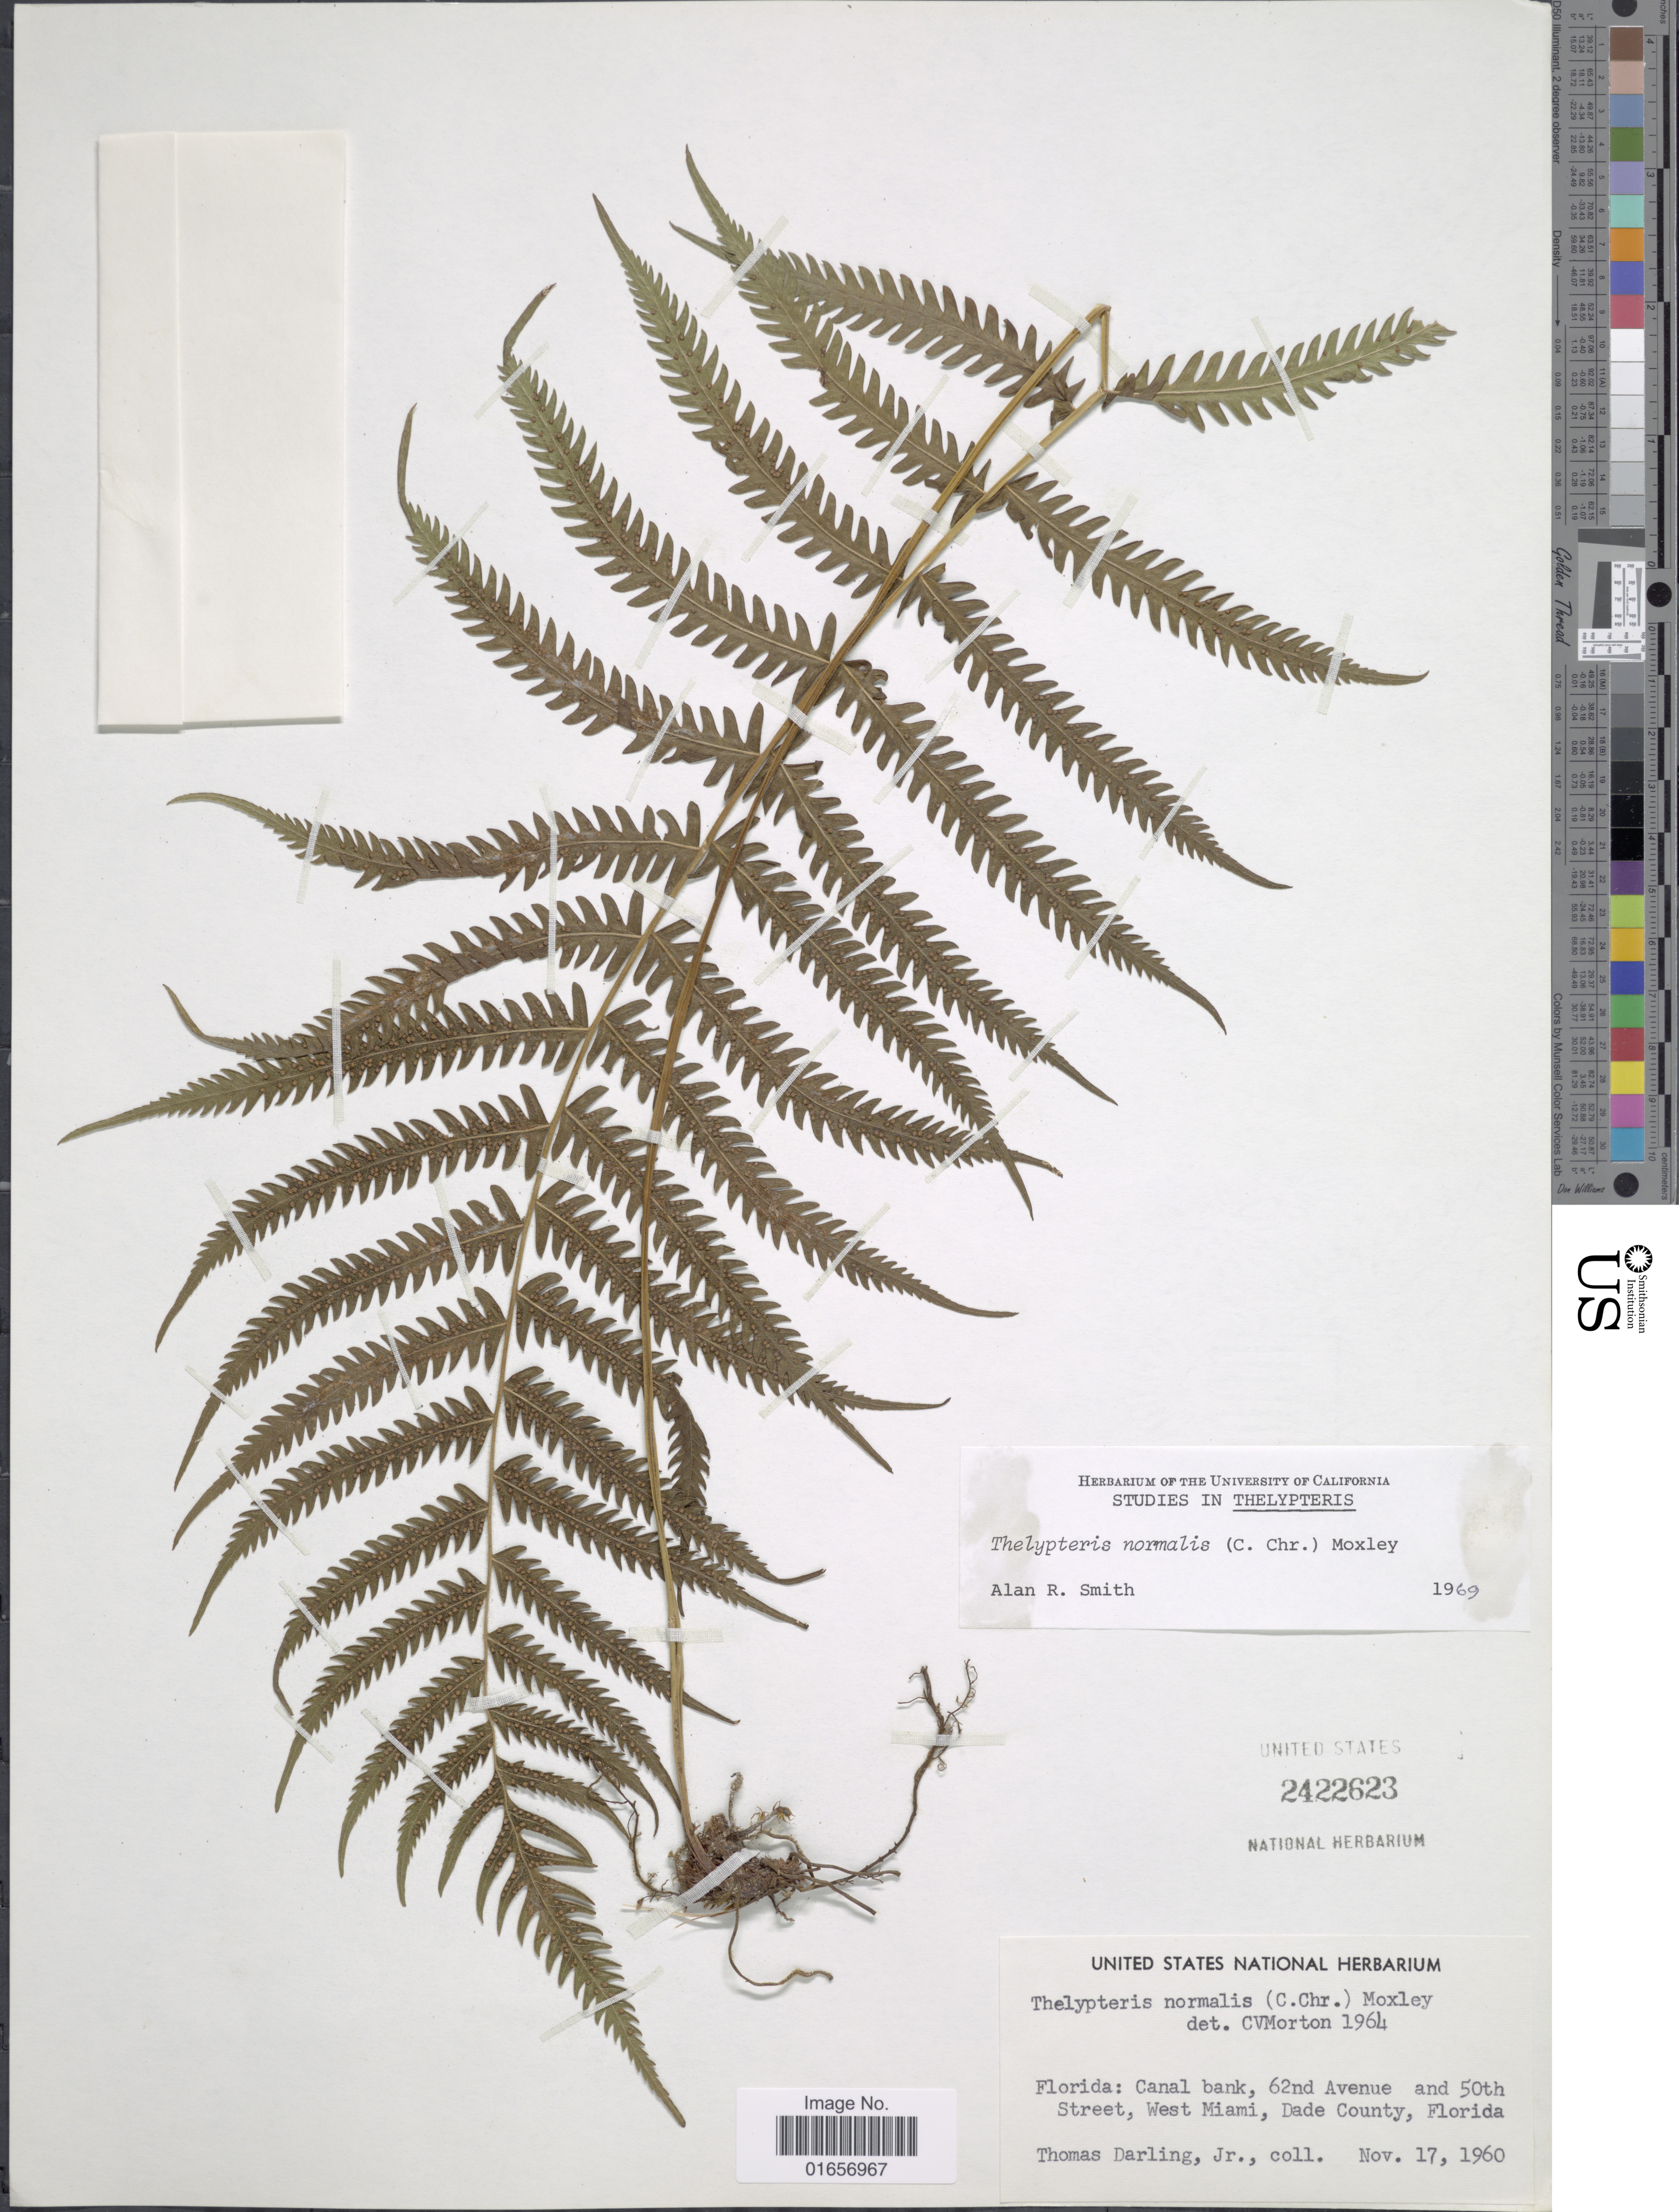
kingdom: Plantae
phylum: Tracheophyta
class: Polypodiopsida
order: Polypodiales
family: Thelypteridaceae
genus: Christella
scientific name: Christella kunthii comb. ined.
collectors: T. Darling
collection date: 1960-11-17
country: United States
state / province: Florida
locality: Canal bank, 62nd Avenue and 50th Street, West Miami, Dade County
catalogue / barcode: US 2422623